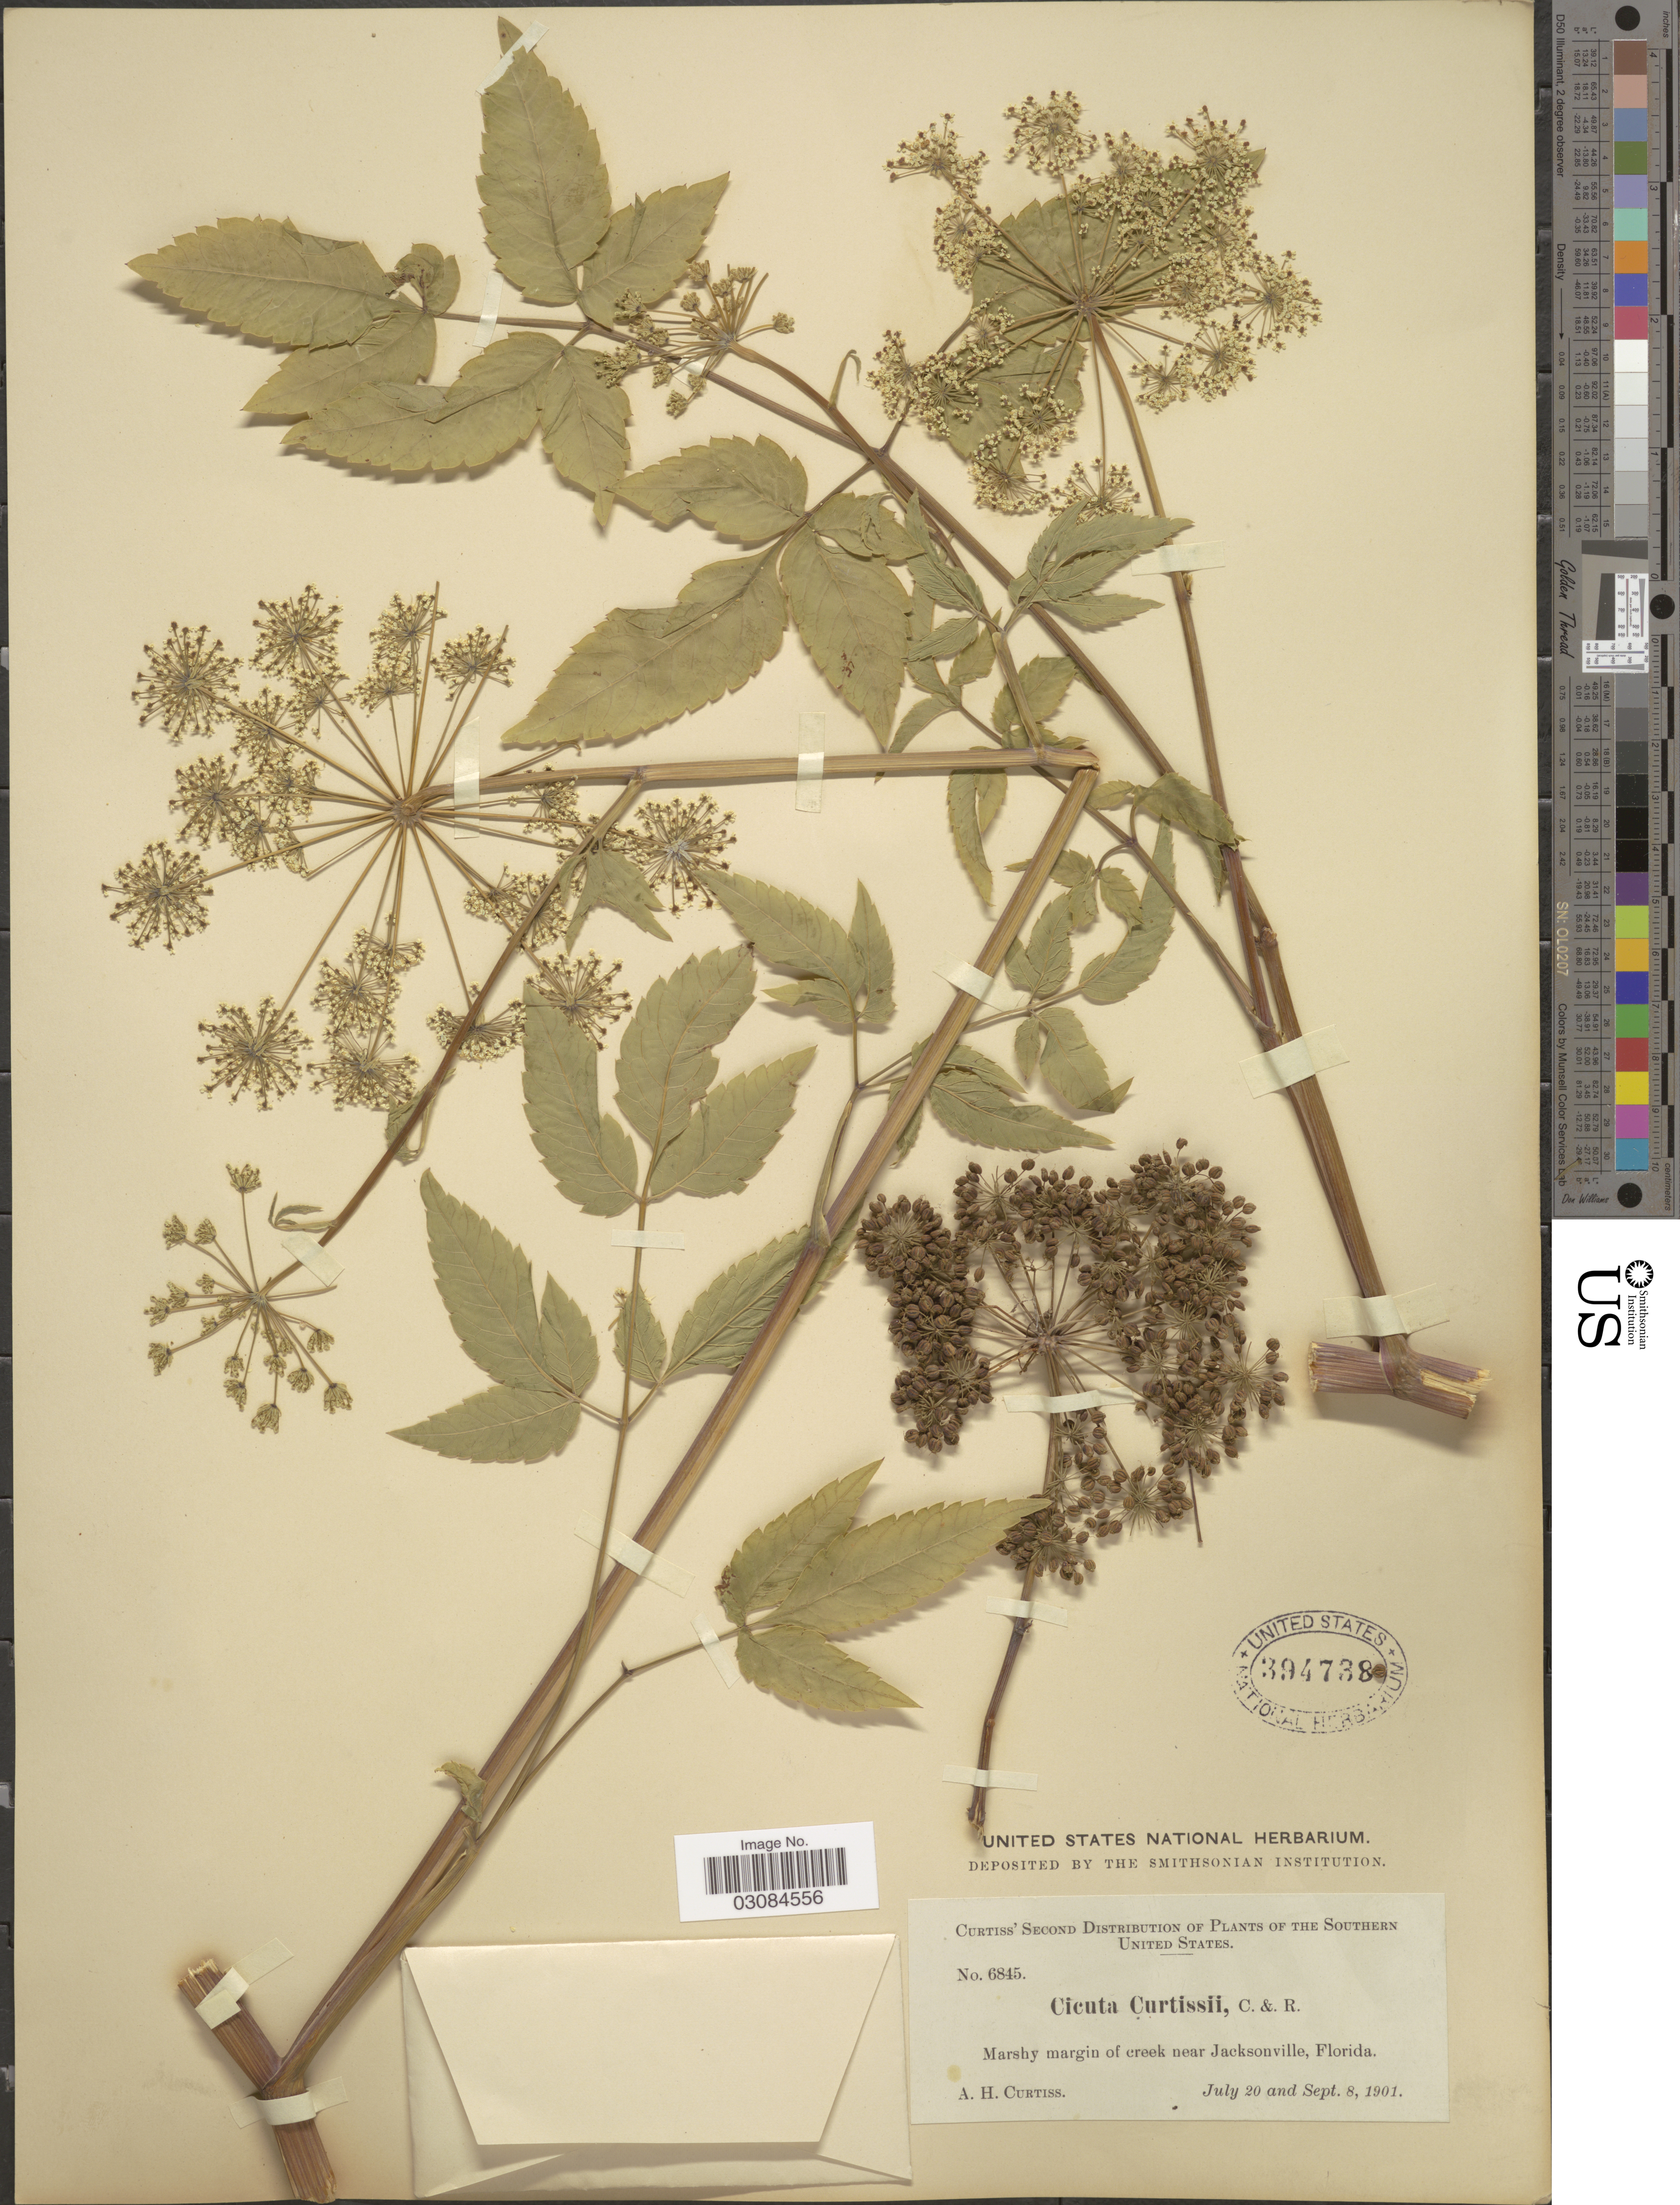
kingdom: Plantae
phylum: Tracheophyta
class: Magnoliopsida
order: Apiales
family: Apiaceae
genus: Cicuta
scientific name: Cicuta mexicana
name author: J.M. Coult. & Rose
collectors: A. H. Curtiss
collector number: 6845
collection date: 1901-07-20/1901-09-08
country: United States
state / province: Florida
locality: Southern United States. Marshy margin of creek near Jacksonville.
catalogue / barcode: US 394738